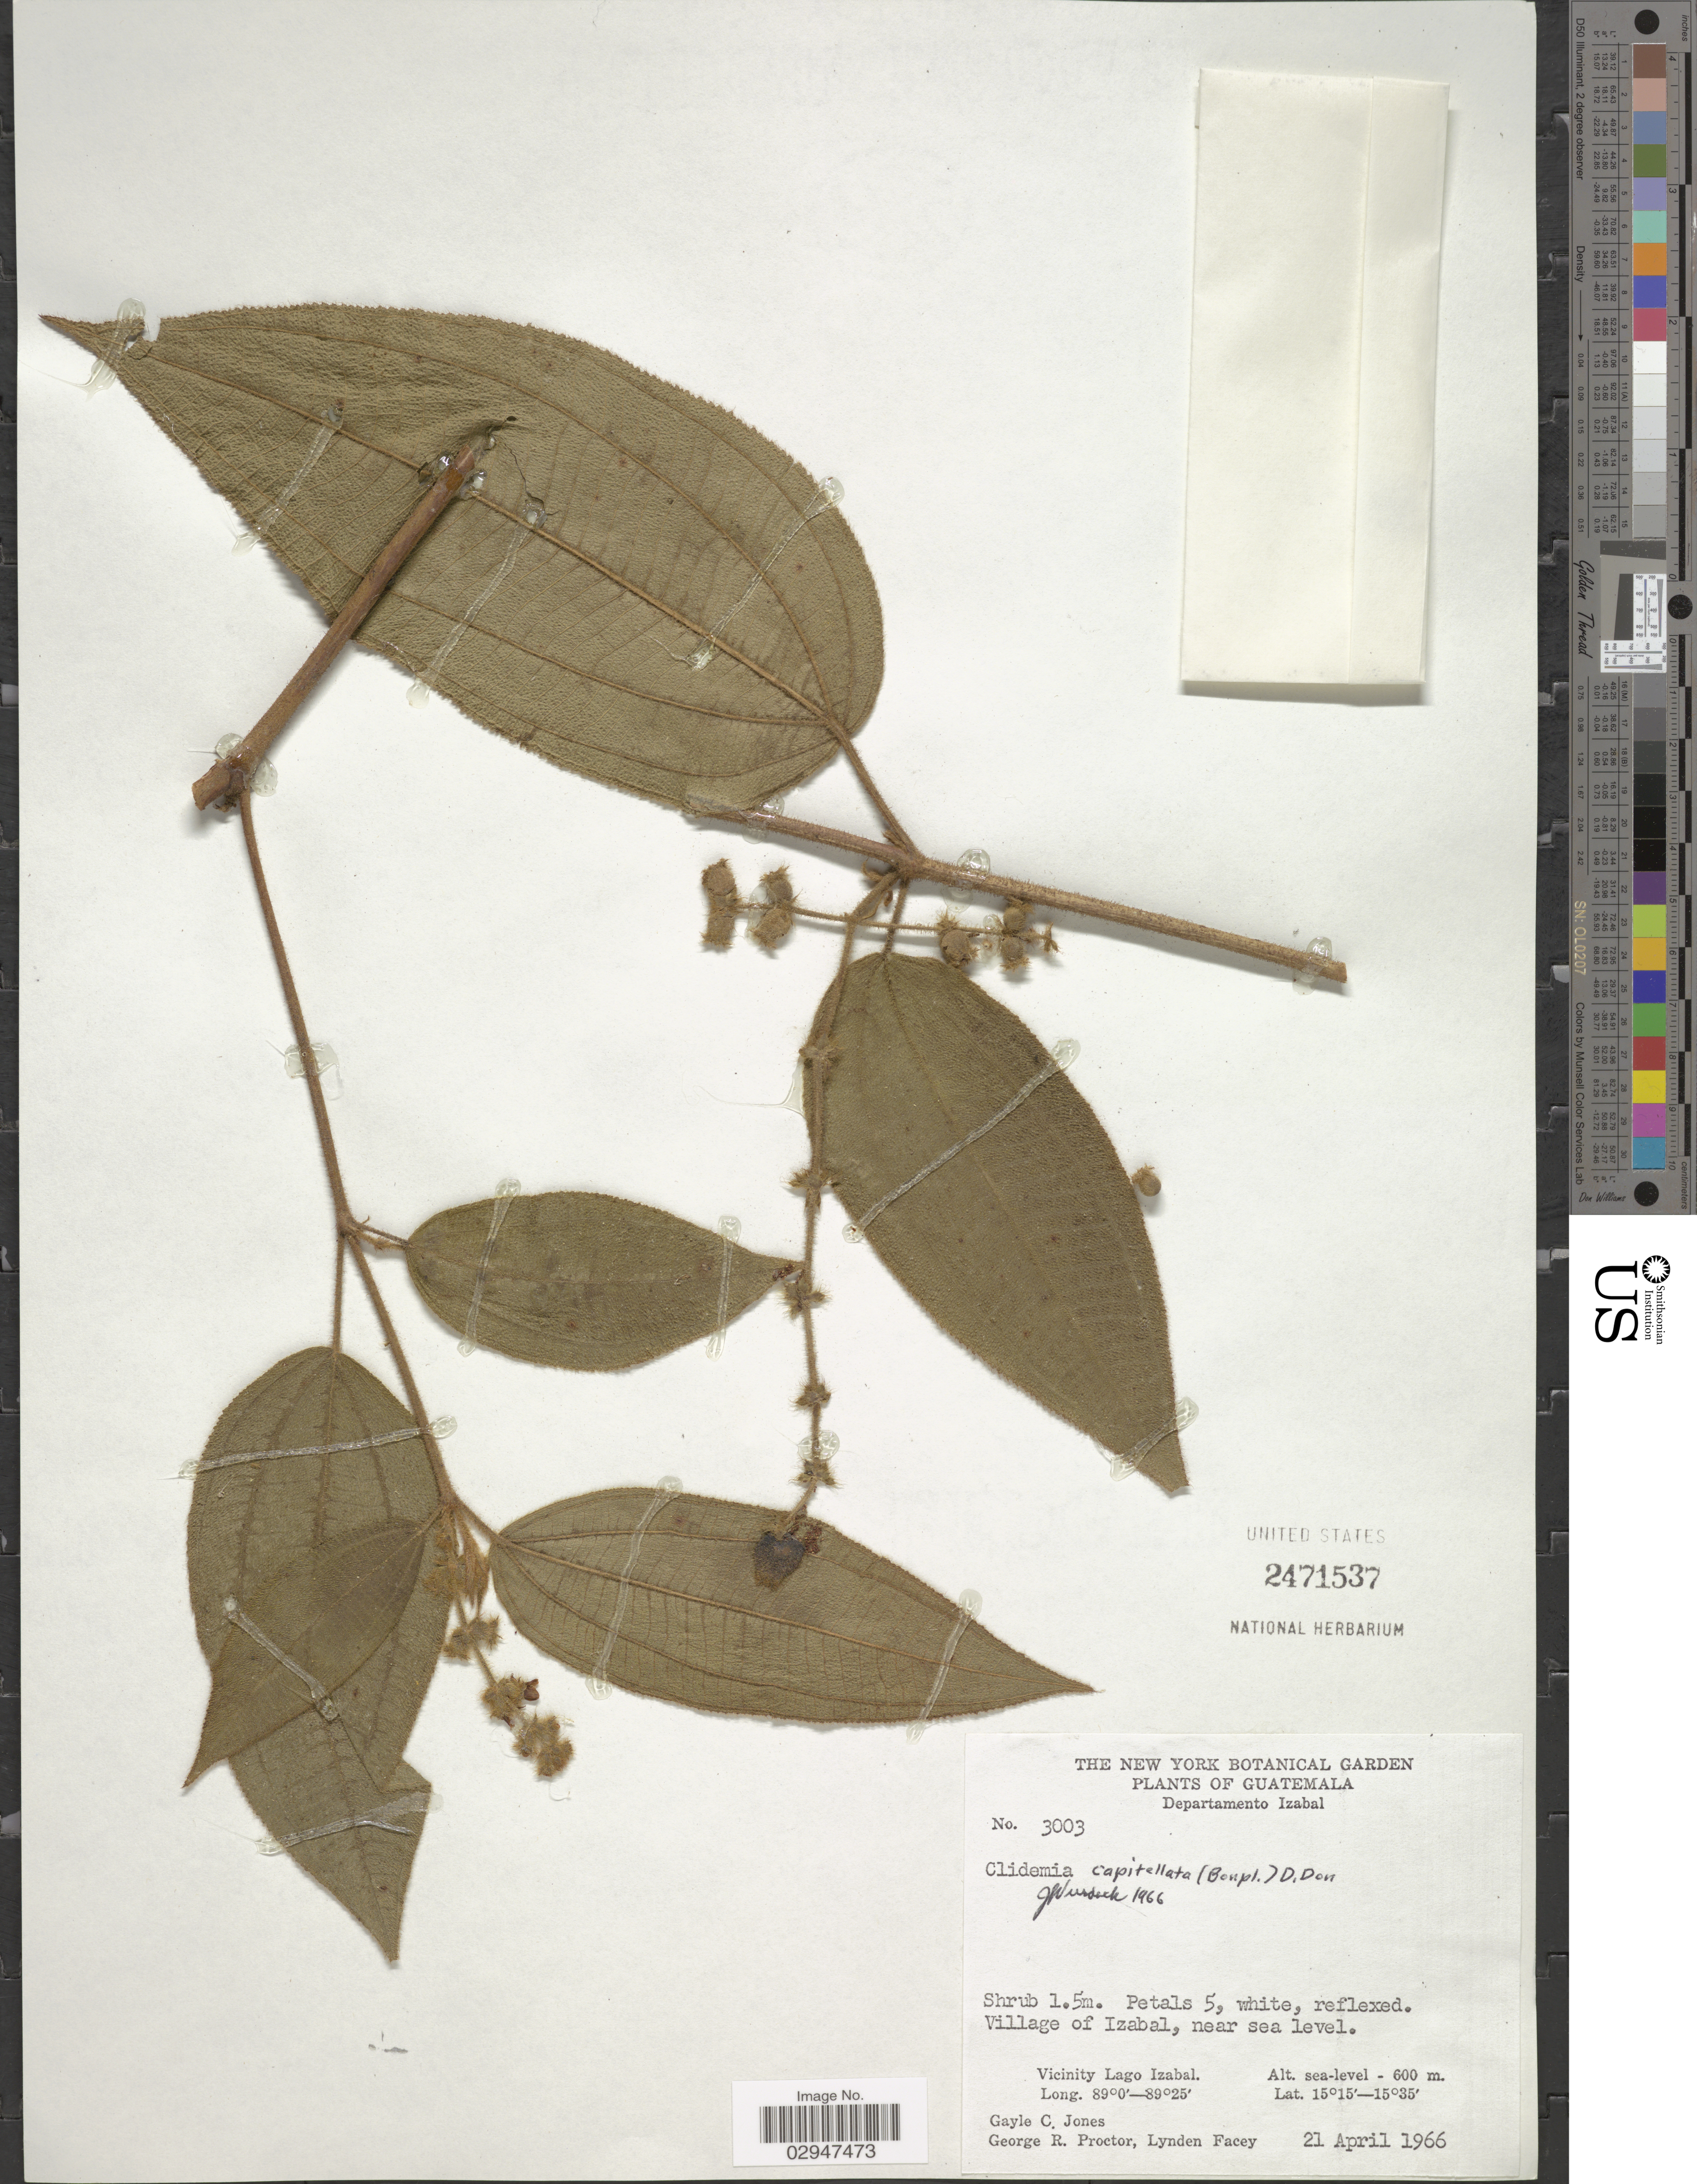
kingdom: Plantae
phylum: Tracheophyta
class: Magnoliopsida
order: Myrtales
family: Melastomataceae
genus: Clidemia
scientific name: Clidemia capitellata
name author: (Bonpl.) D. Don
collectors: G. C. Jones, G. Proctor & L. Facey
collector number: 3003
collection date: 1966-04-21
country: Guatemala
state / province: Izabal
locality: Departamento Izabal. Village of Izabal. Vicinity of Lago Izabal.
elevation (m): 0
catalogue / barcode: US 2471537